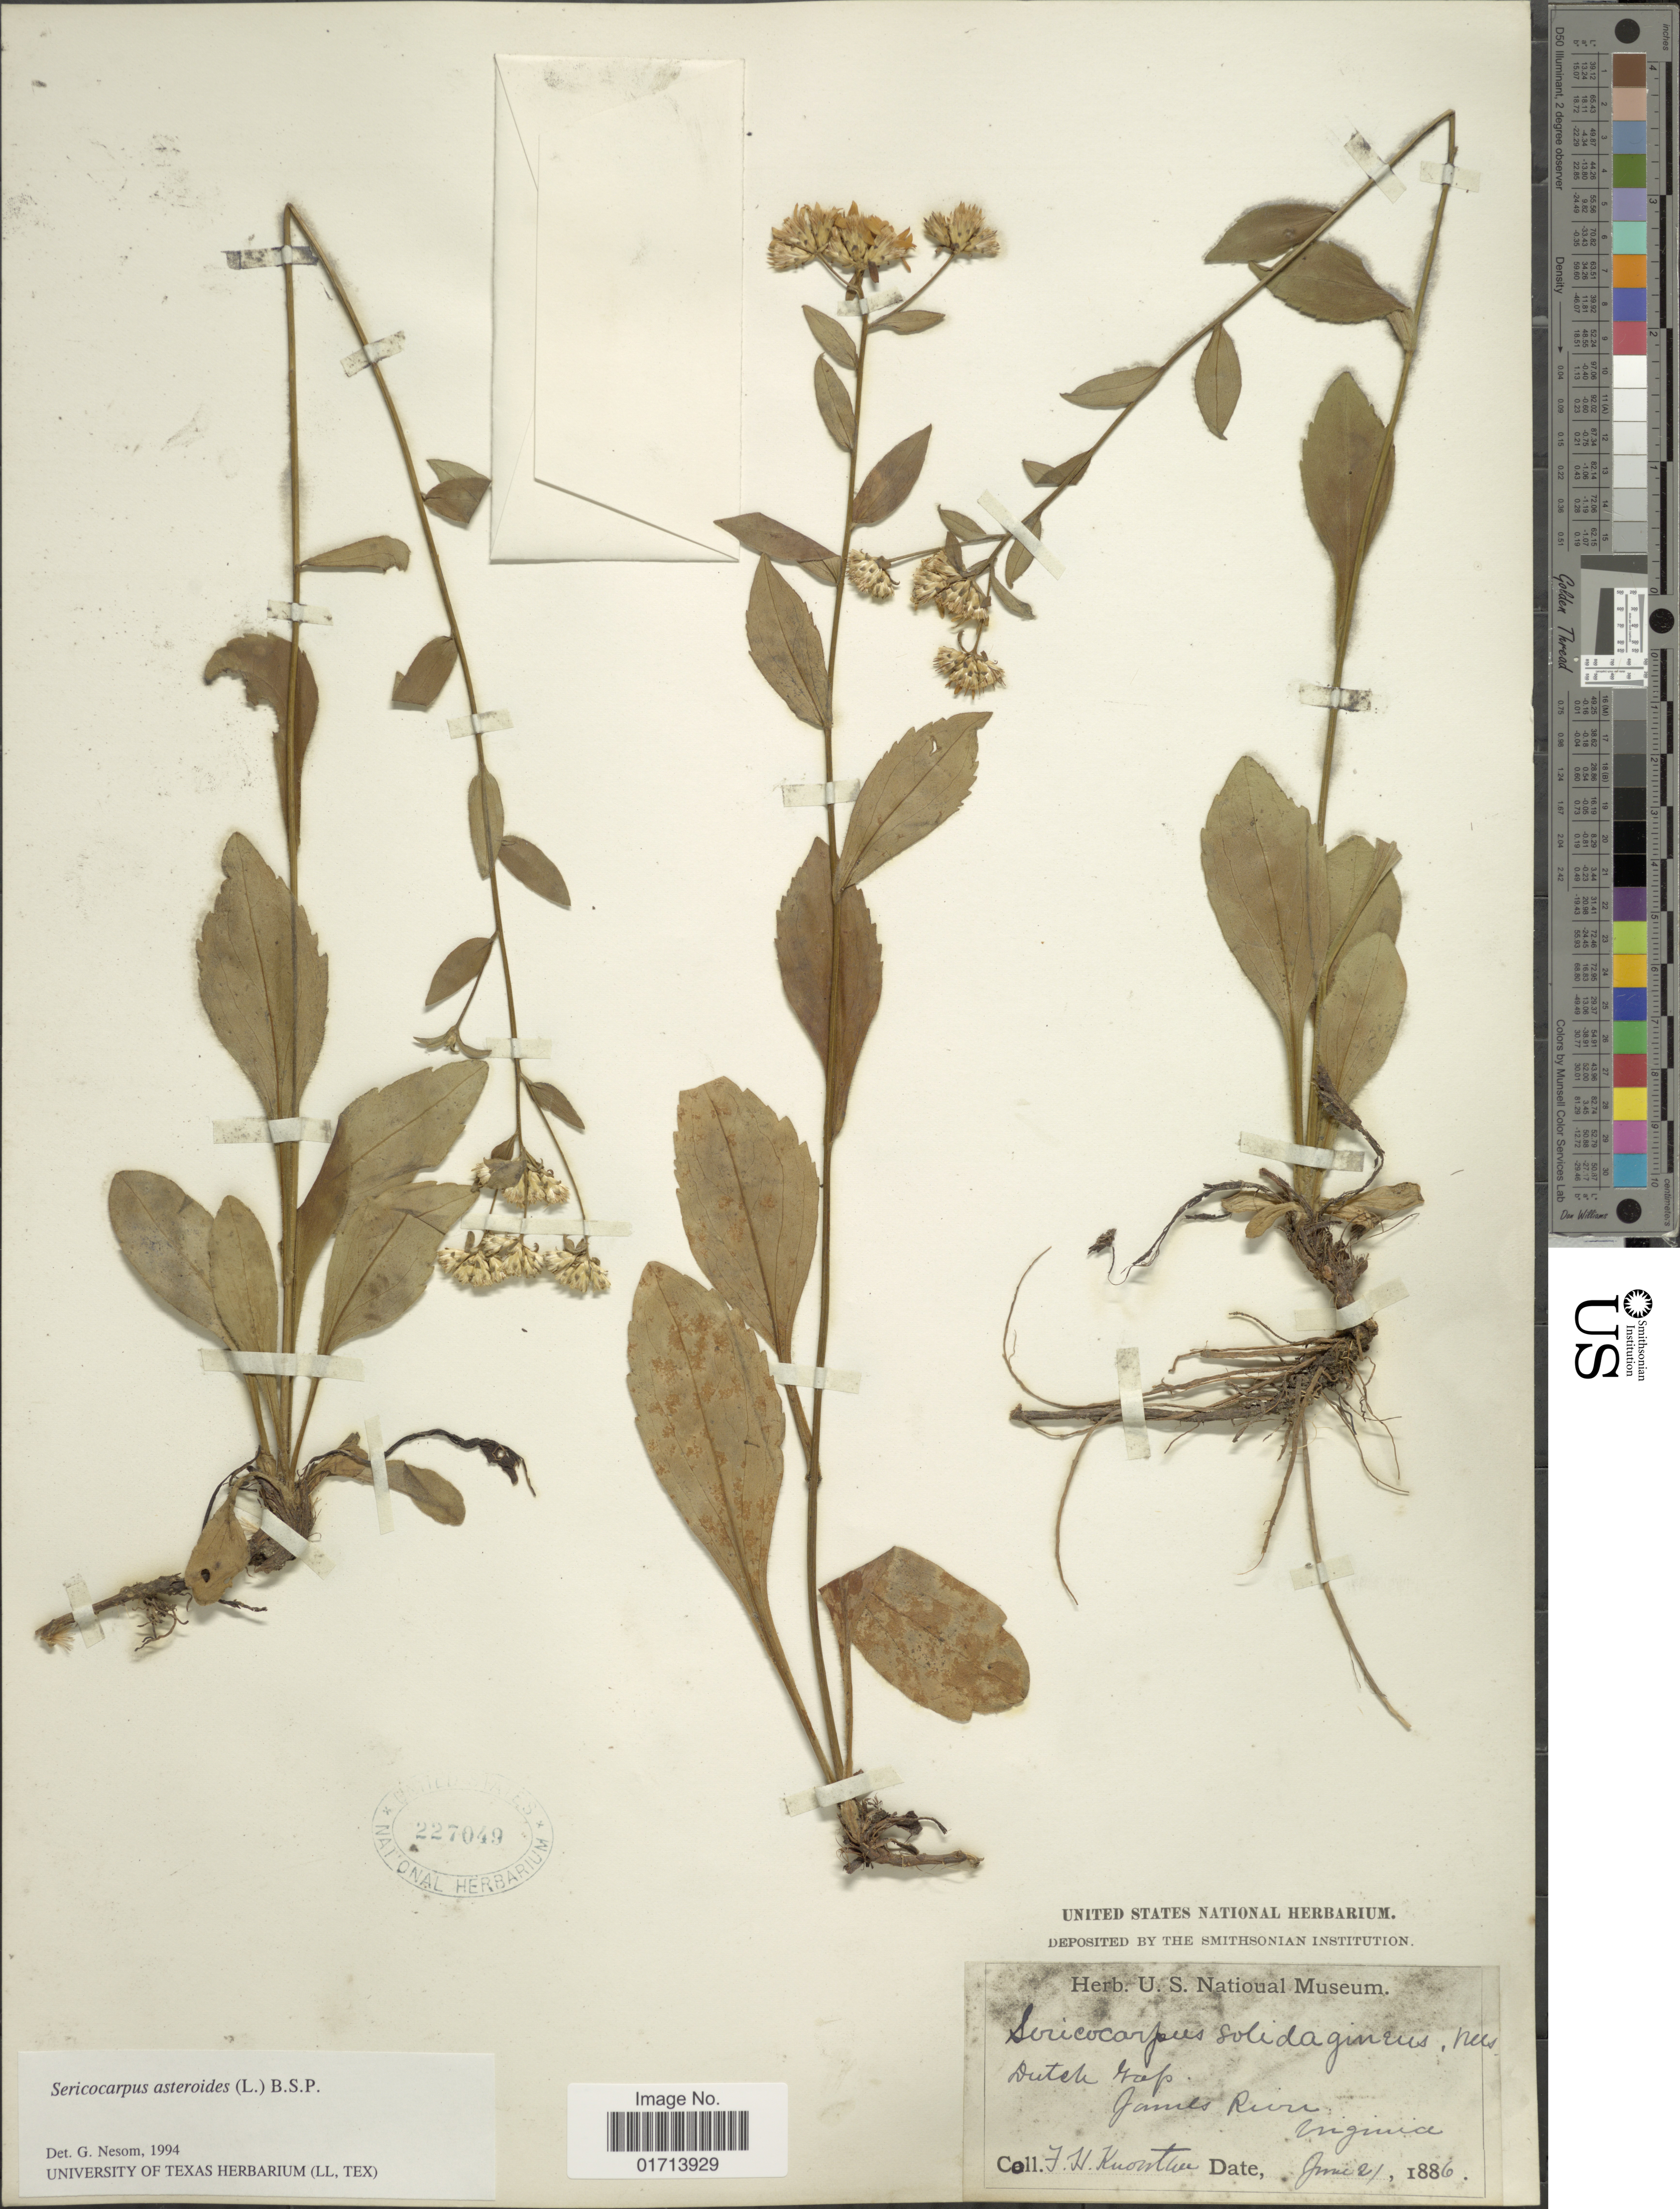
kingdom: Plantae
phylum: Tracheophyta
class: Magnoliopsida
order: Asterales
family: Asteraceae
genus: Sericocarpus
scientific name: Sericocarpus asteroides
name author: (L.) Britton, Stearns & Poggenb.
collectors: F. H. Knowlton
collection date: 1886-06-21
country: United States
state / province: Virginia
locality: James River, Virginia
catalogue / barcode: US 227049